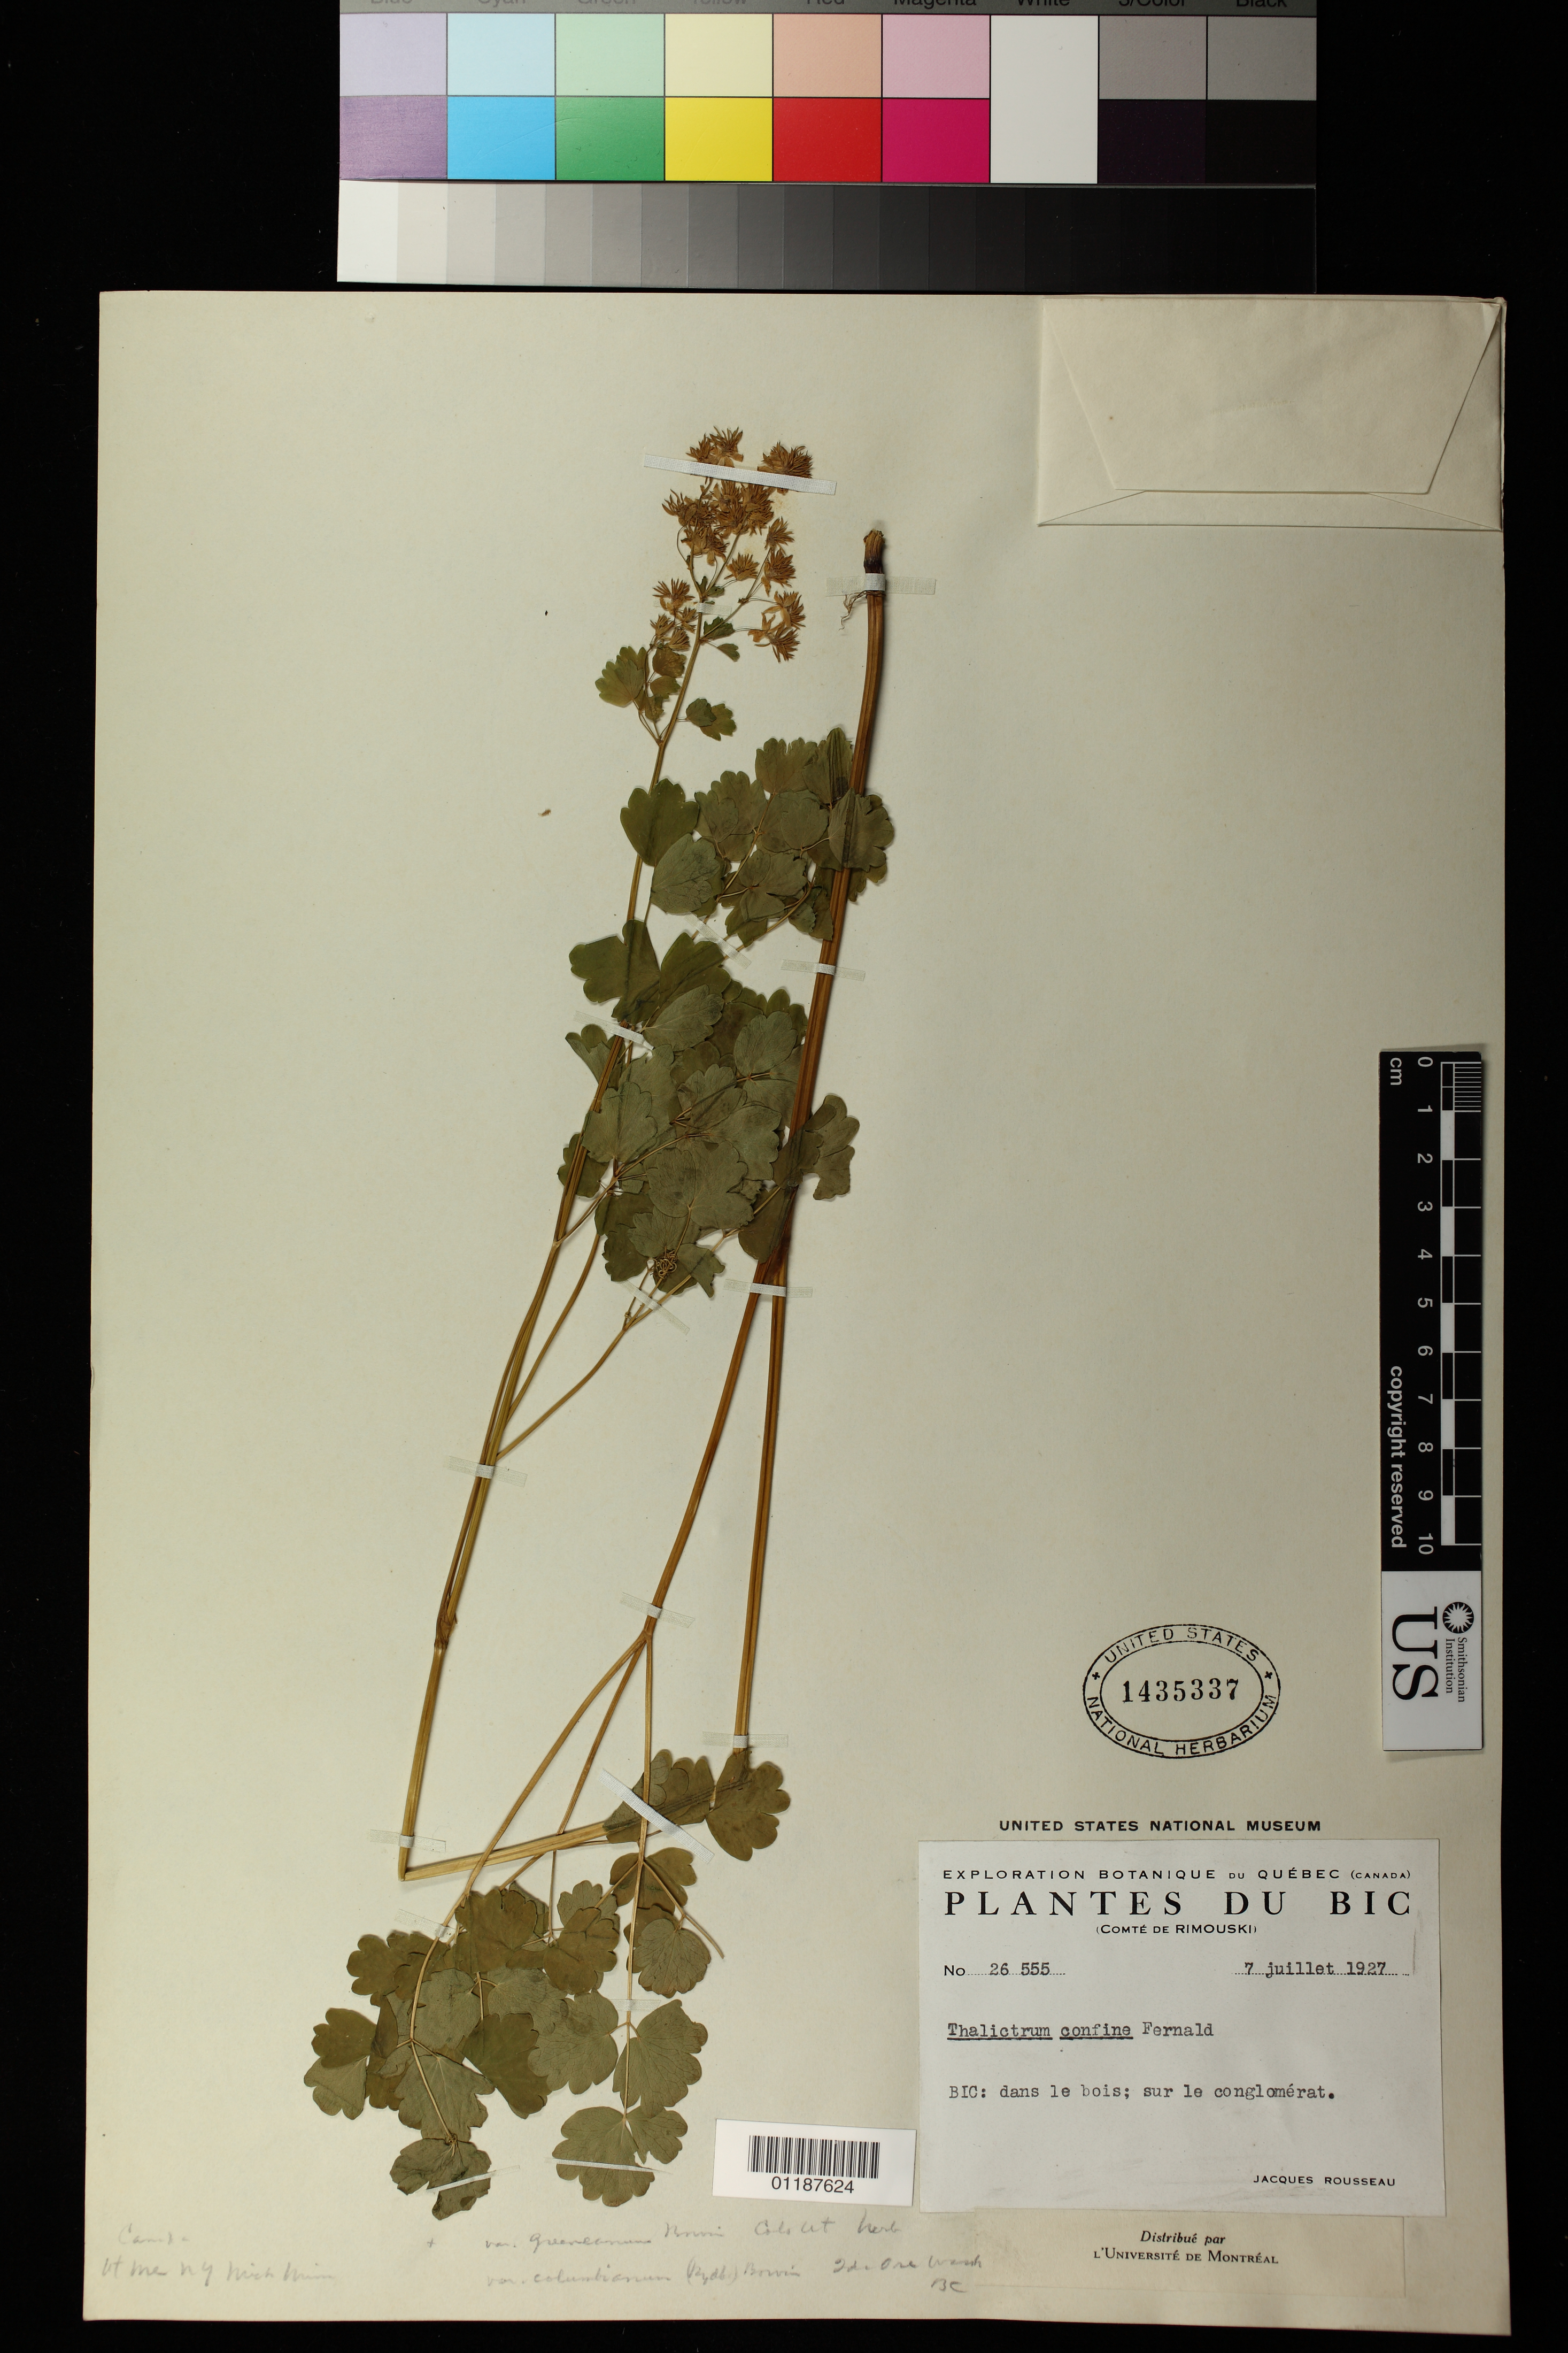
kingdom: Plantae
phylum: Tracheophyta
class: Magnoliopsida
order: Ranunculales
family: Ranunculaceae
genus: Thalictrum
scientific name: Thalictrum confine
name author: Fernald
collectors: J. Rousseau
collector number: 26555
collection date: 1927-07-07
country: Canada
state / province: Quebec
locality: Comte De Rimouski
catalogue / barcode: US 1435337